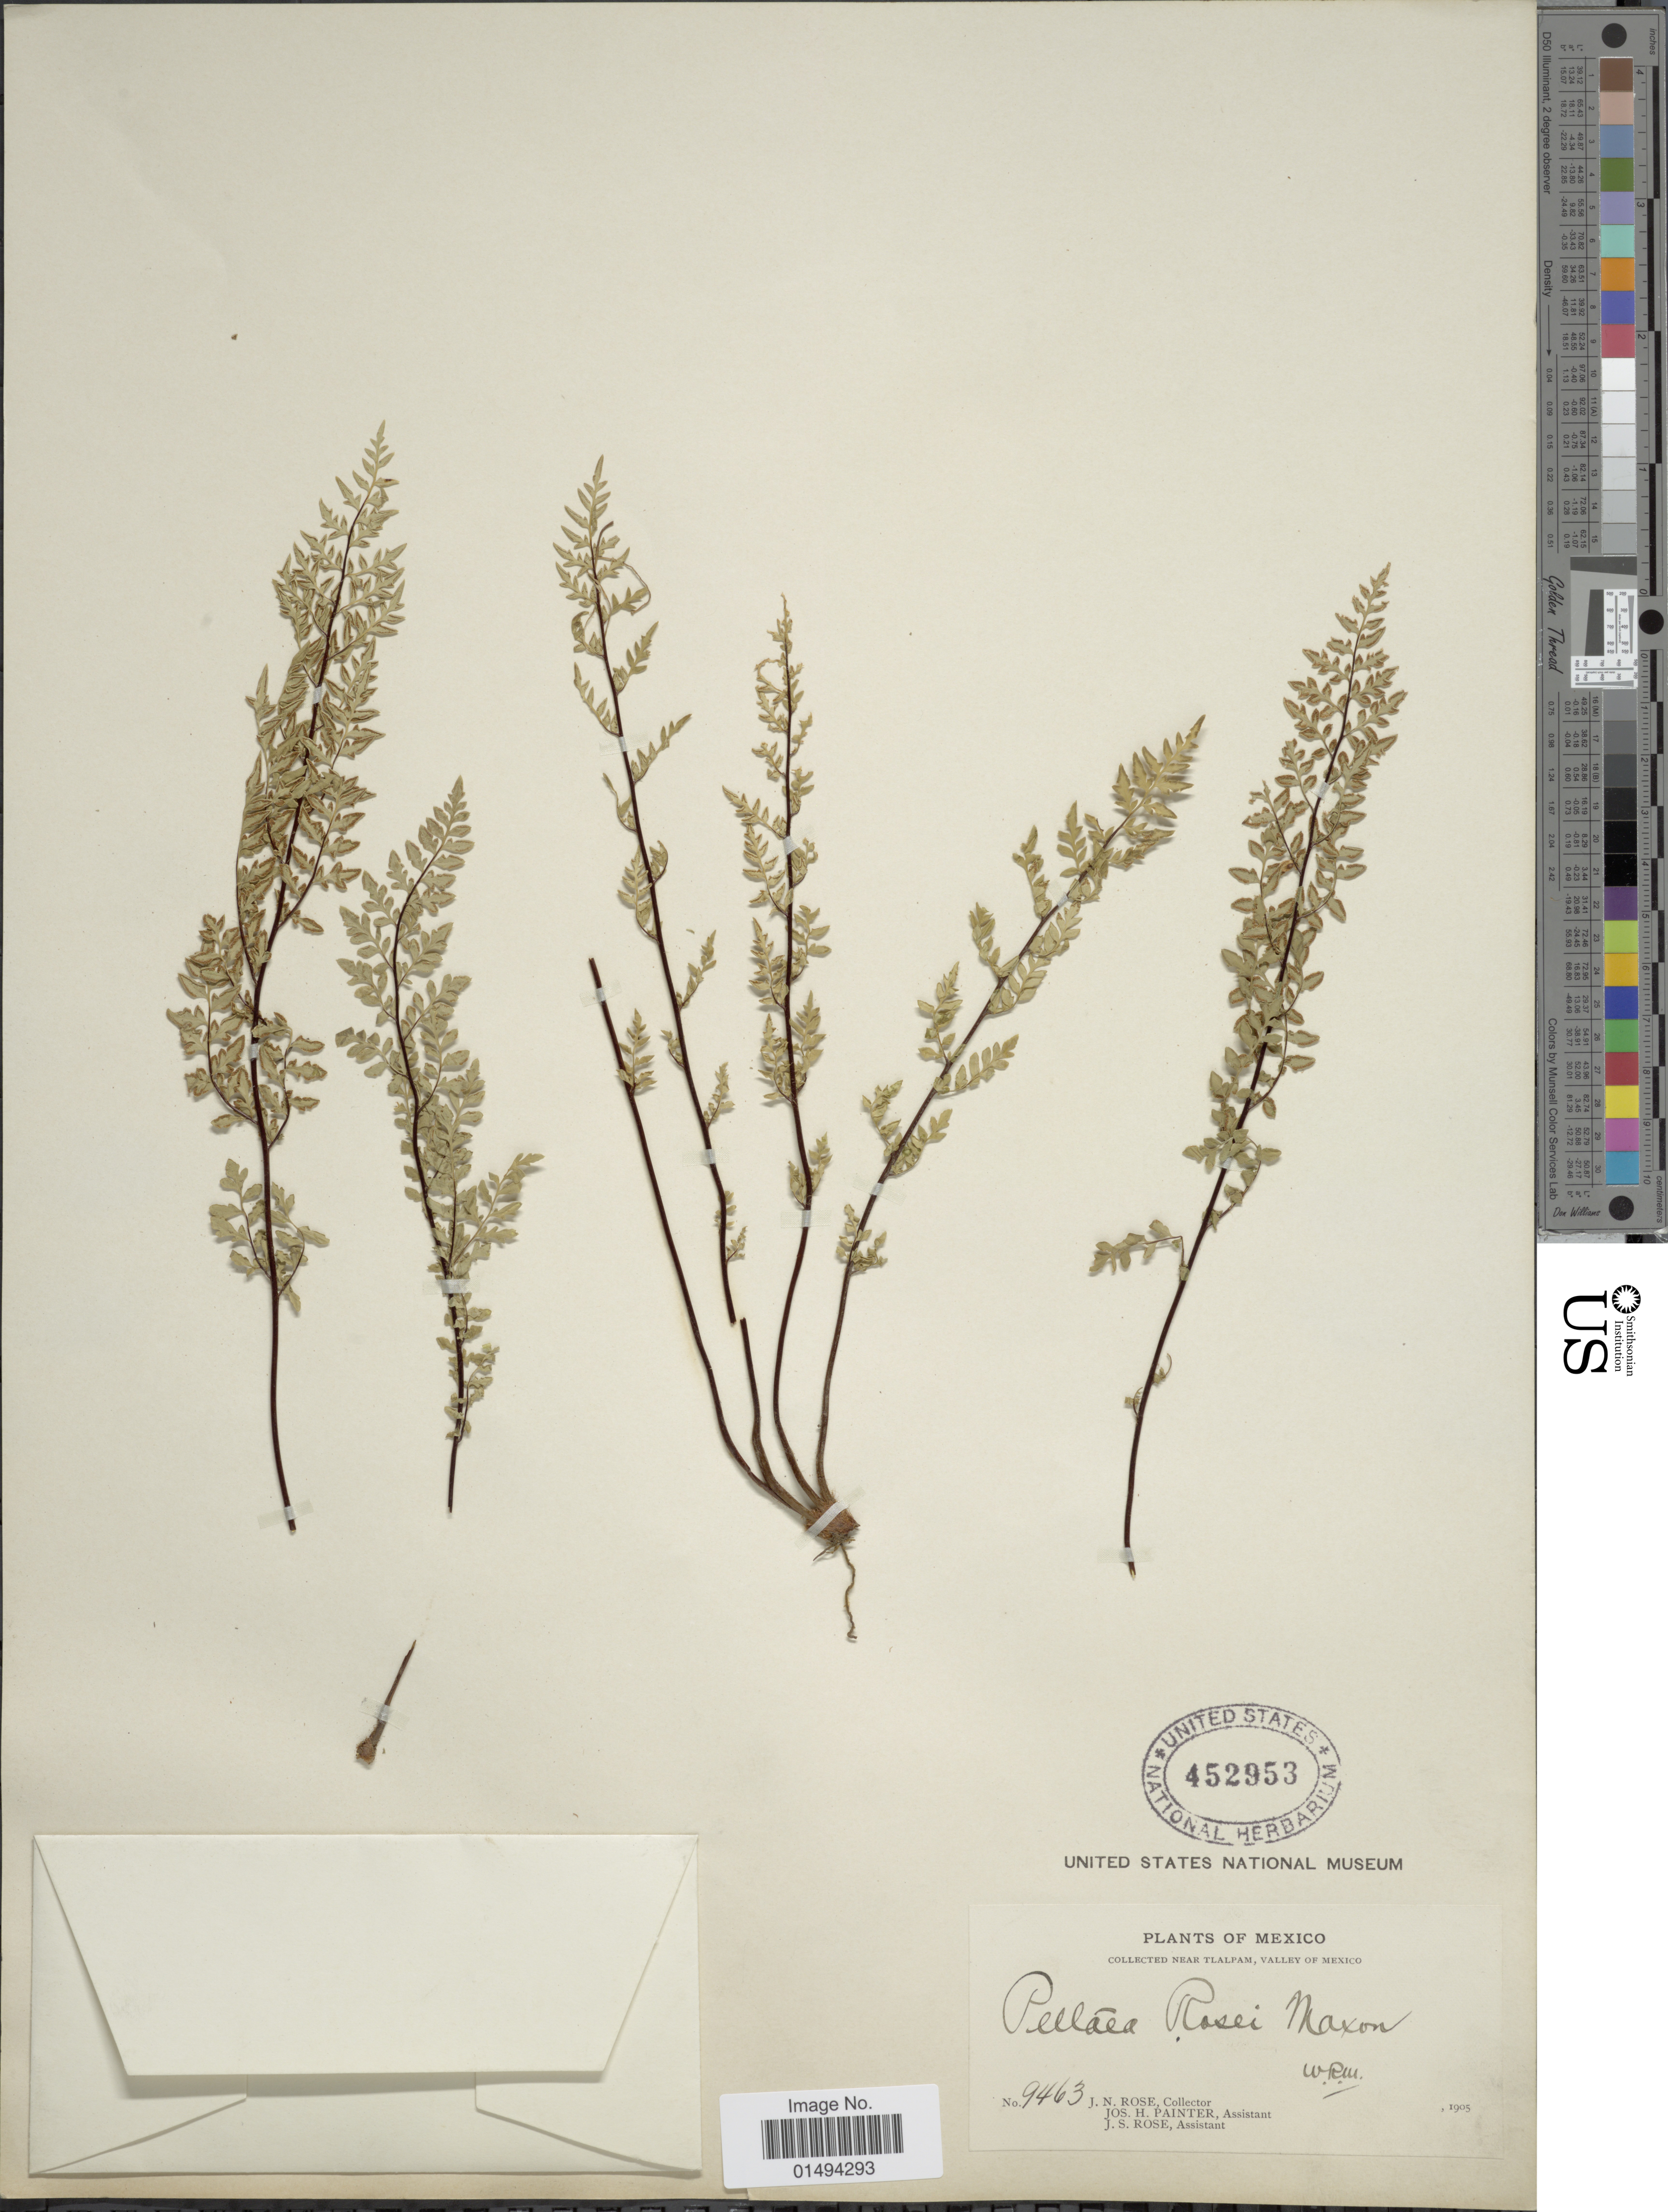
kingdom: Plantae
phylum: Tracheophyta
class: Polypodiopsida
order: Polypodiales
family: Pteridaceae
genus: Myriopteris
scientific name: Myriopteris allosuroides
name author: (Mett.) Grusz & Windham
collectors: J. N. Rose, J. H. Painter & J. S. Rose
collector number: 9463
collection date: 1905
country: Mexico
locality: Collected near Tlalpa,. Valley of Mexico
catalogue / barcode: US 452953